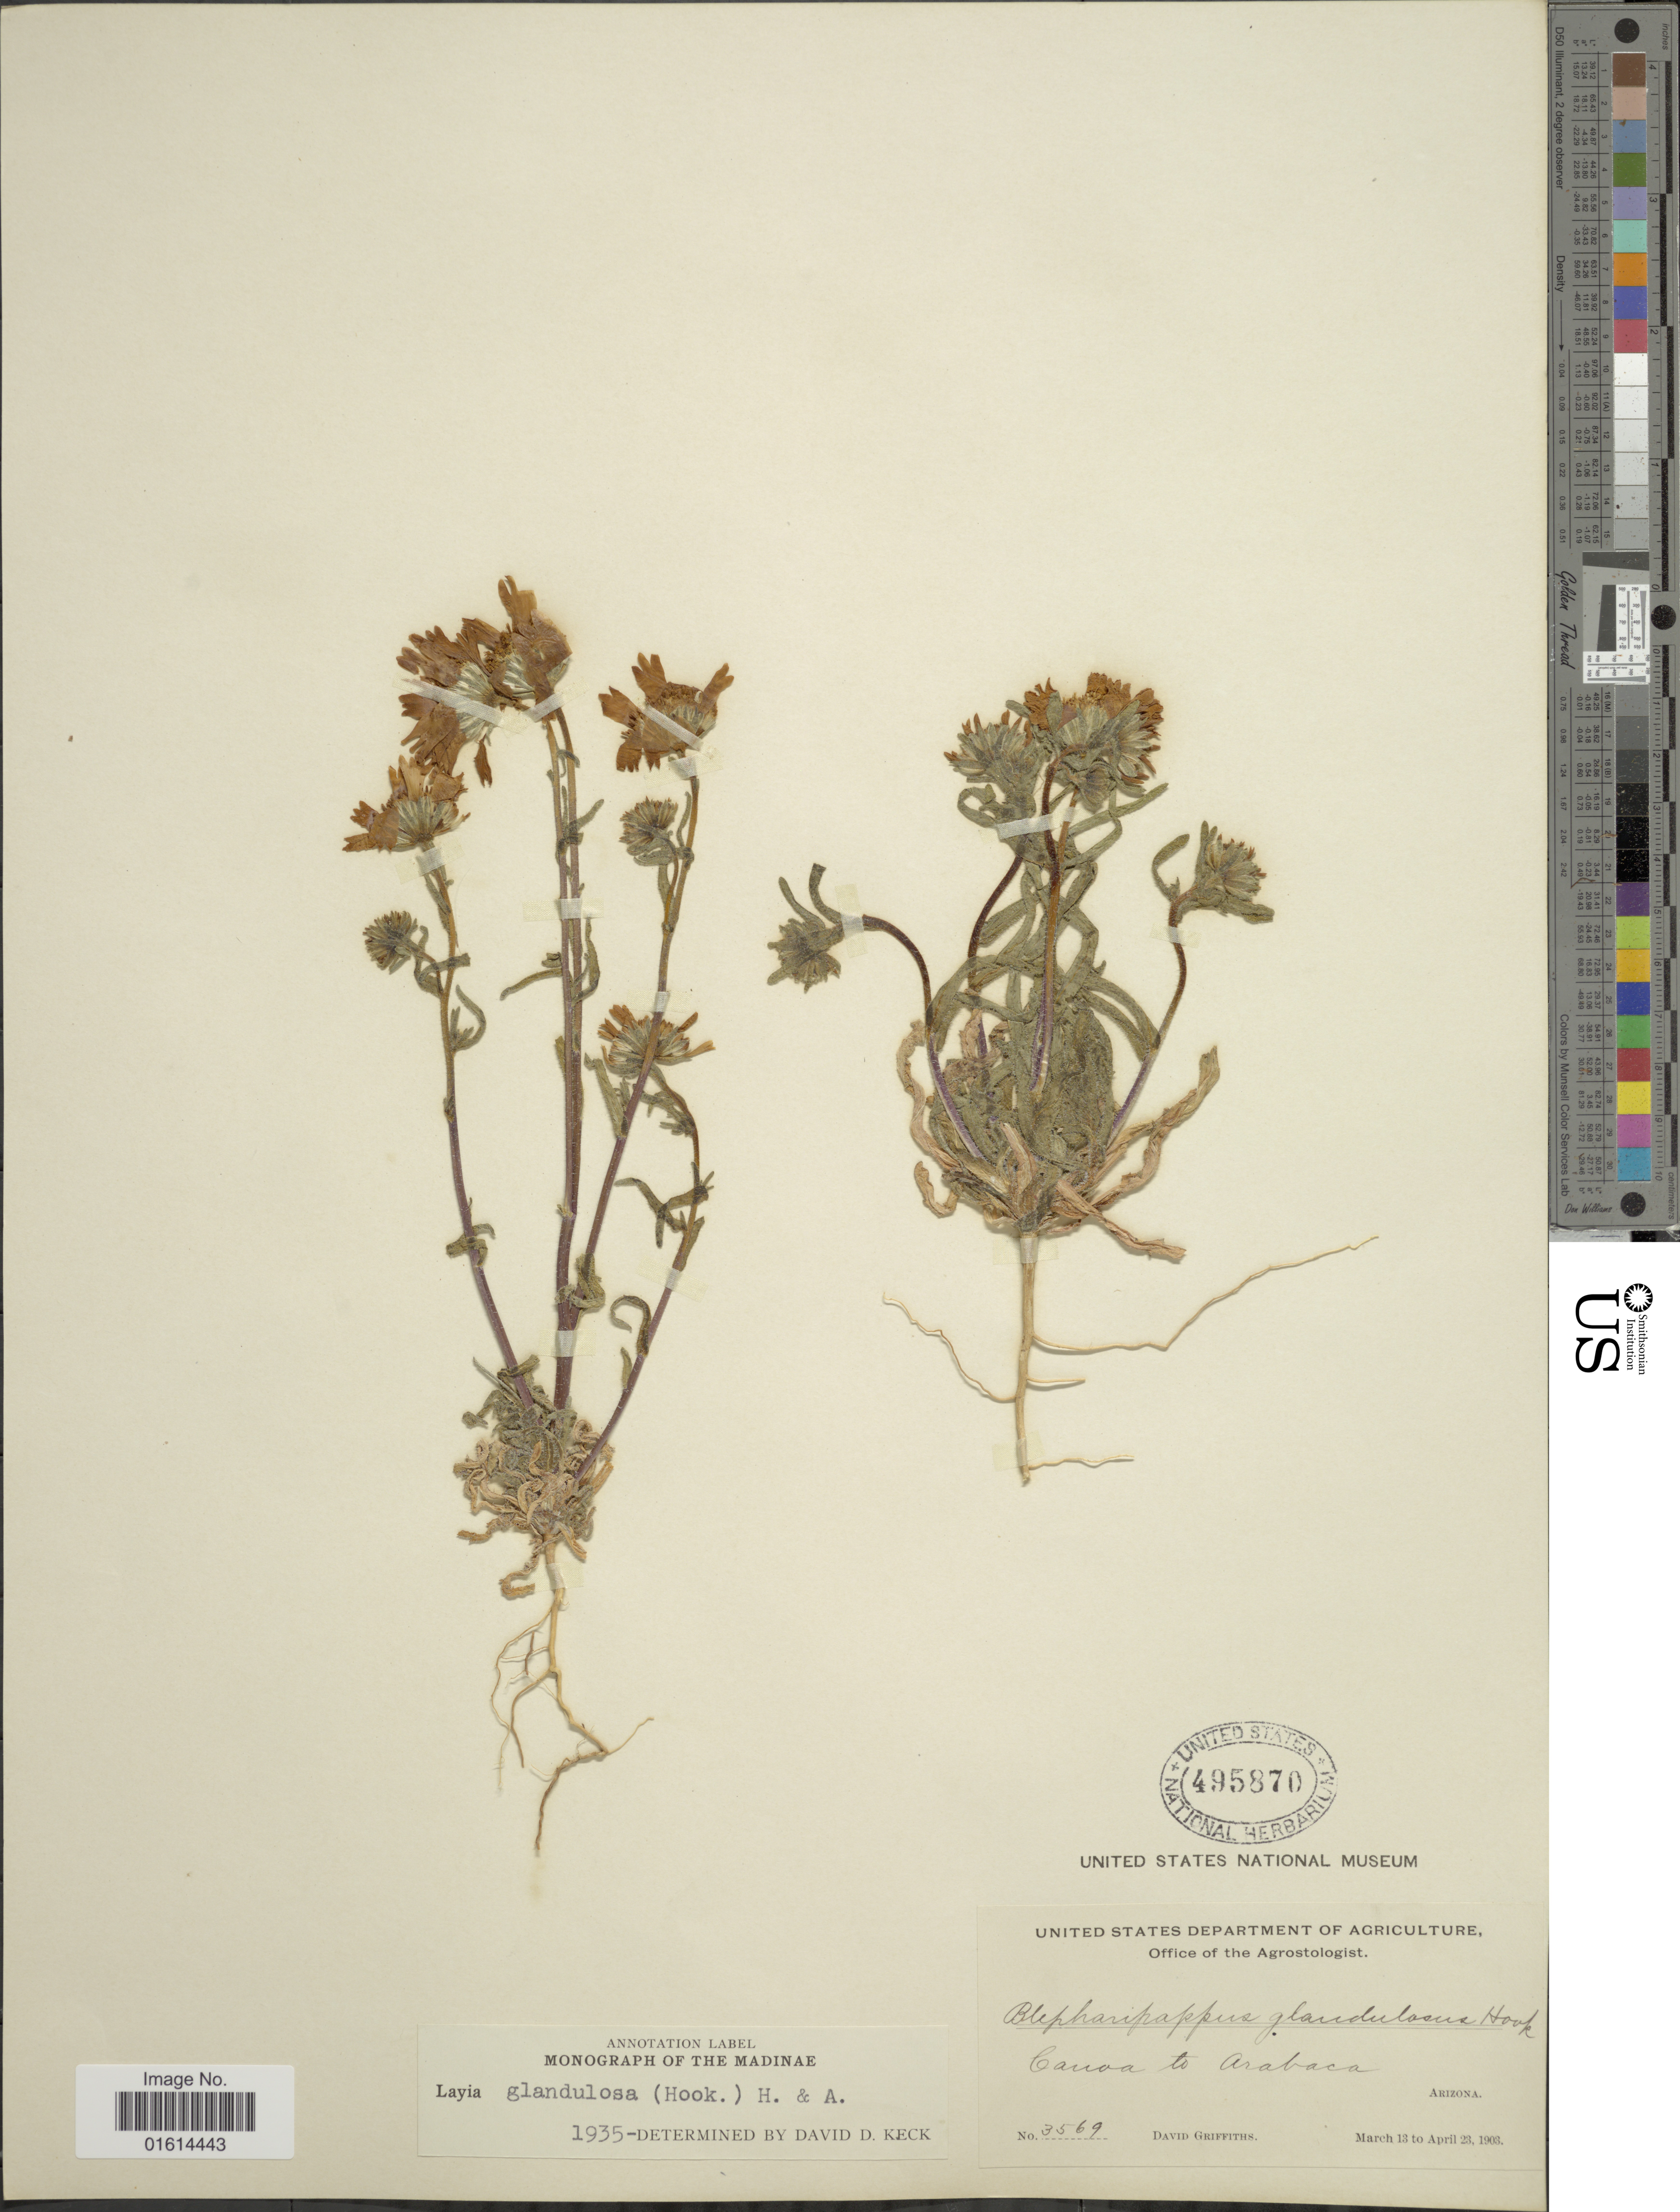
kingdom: Plantae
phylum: Tracheophyta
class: Magnoliopsida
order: Asterales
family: Asteraceae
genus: Layia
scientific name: Layia glandulosa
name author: Hook. & Arn.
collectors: D. Griffiths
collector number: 3569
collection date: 1903-03-13/1903-04-23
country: United States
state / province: Arizona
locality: Canoa to Arabaca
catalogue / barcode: US 495870